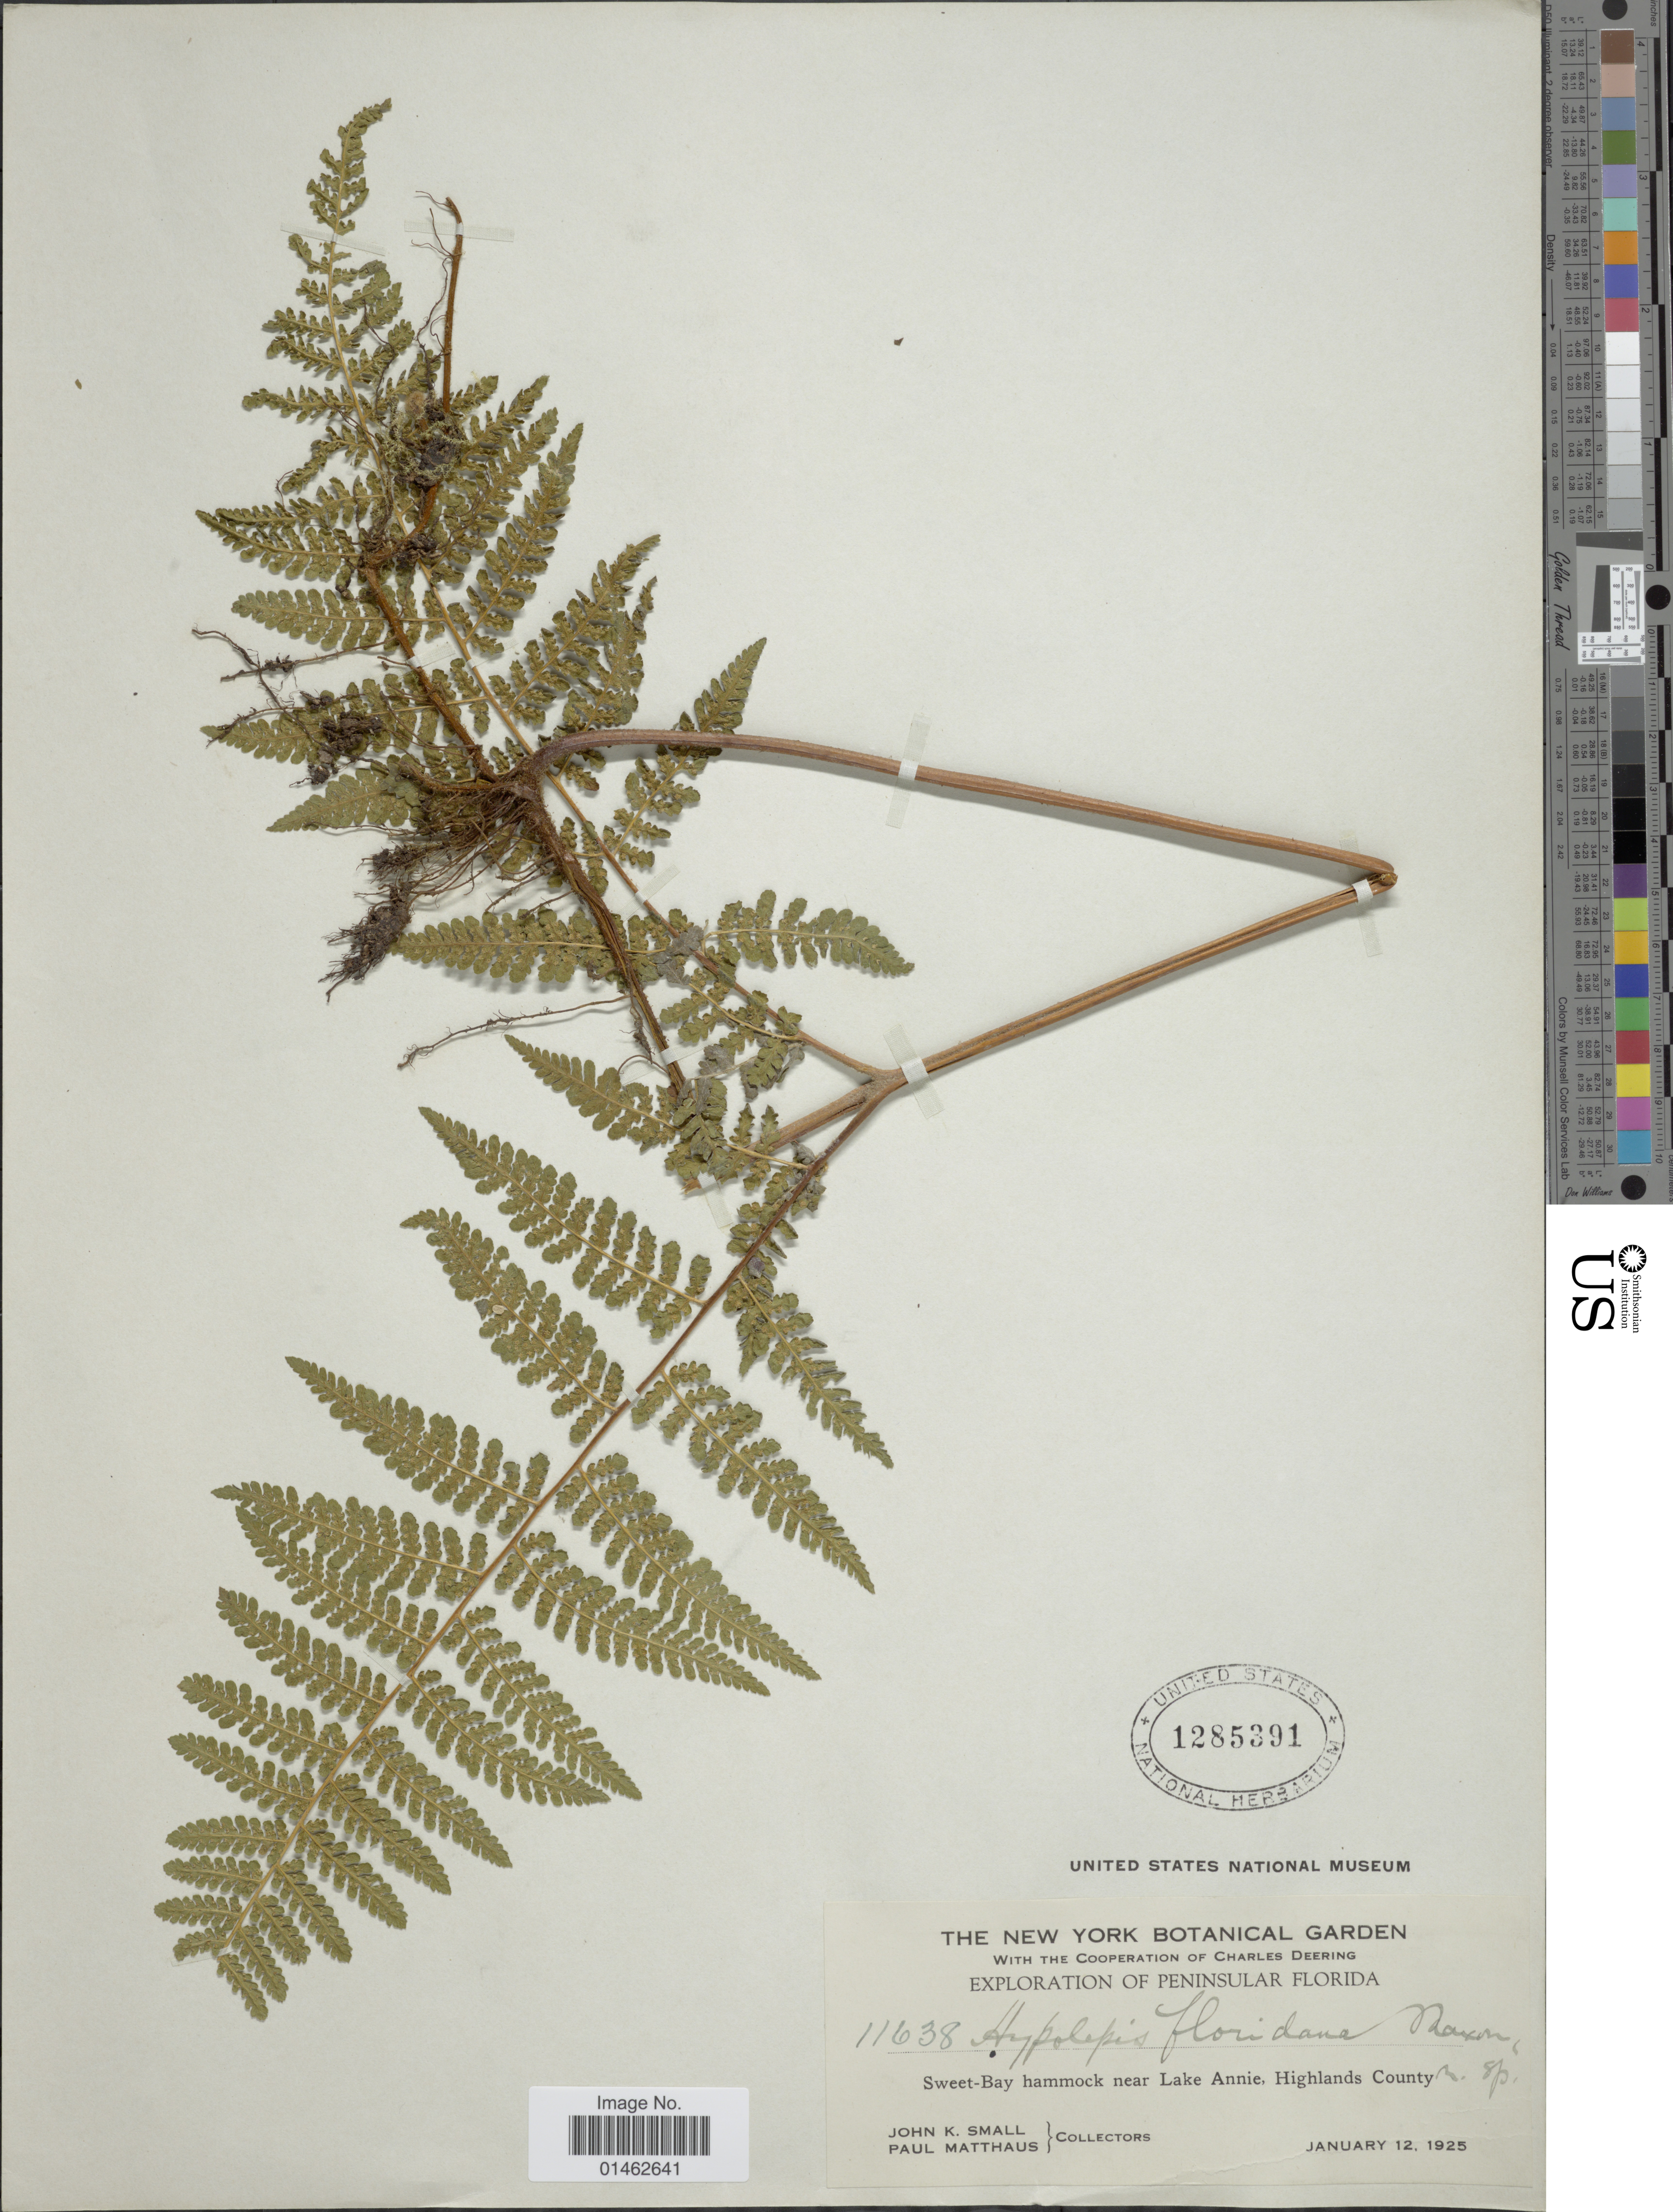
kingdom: Plantae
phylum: Tracheophyta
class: Polypodiopsida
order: Polypodiales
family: Dennstaedtiaceae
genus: Hypolepis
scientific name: Hypolepis repens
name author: (L.) C. Presl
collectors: J. K. Small & P. Matthaus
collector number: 11638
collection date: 1925-01-12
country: United States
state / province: Florida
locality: Sweet-Bay hammock near Lake Annie, Highlands County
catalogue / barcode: US 1285391